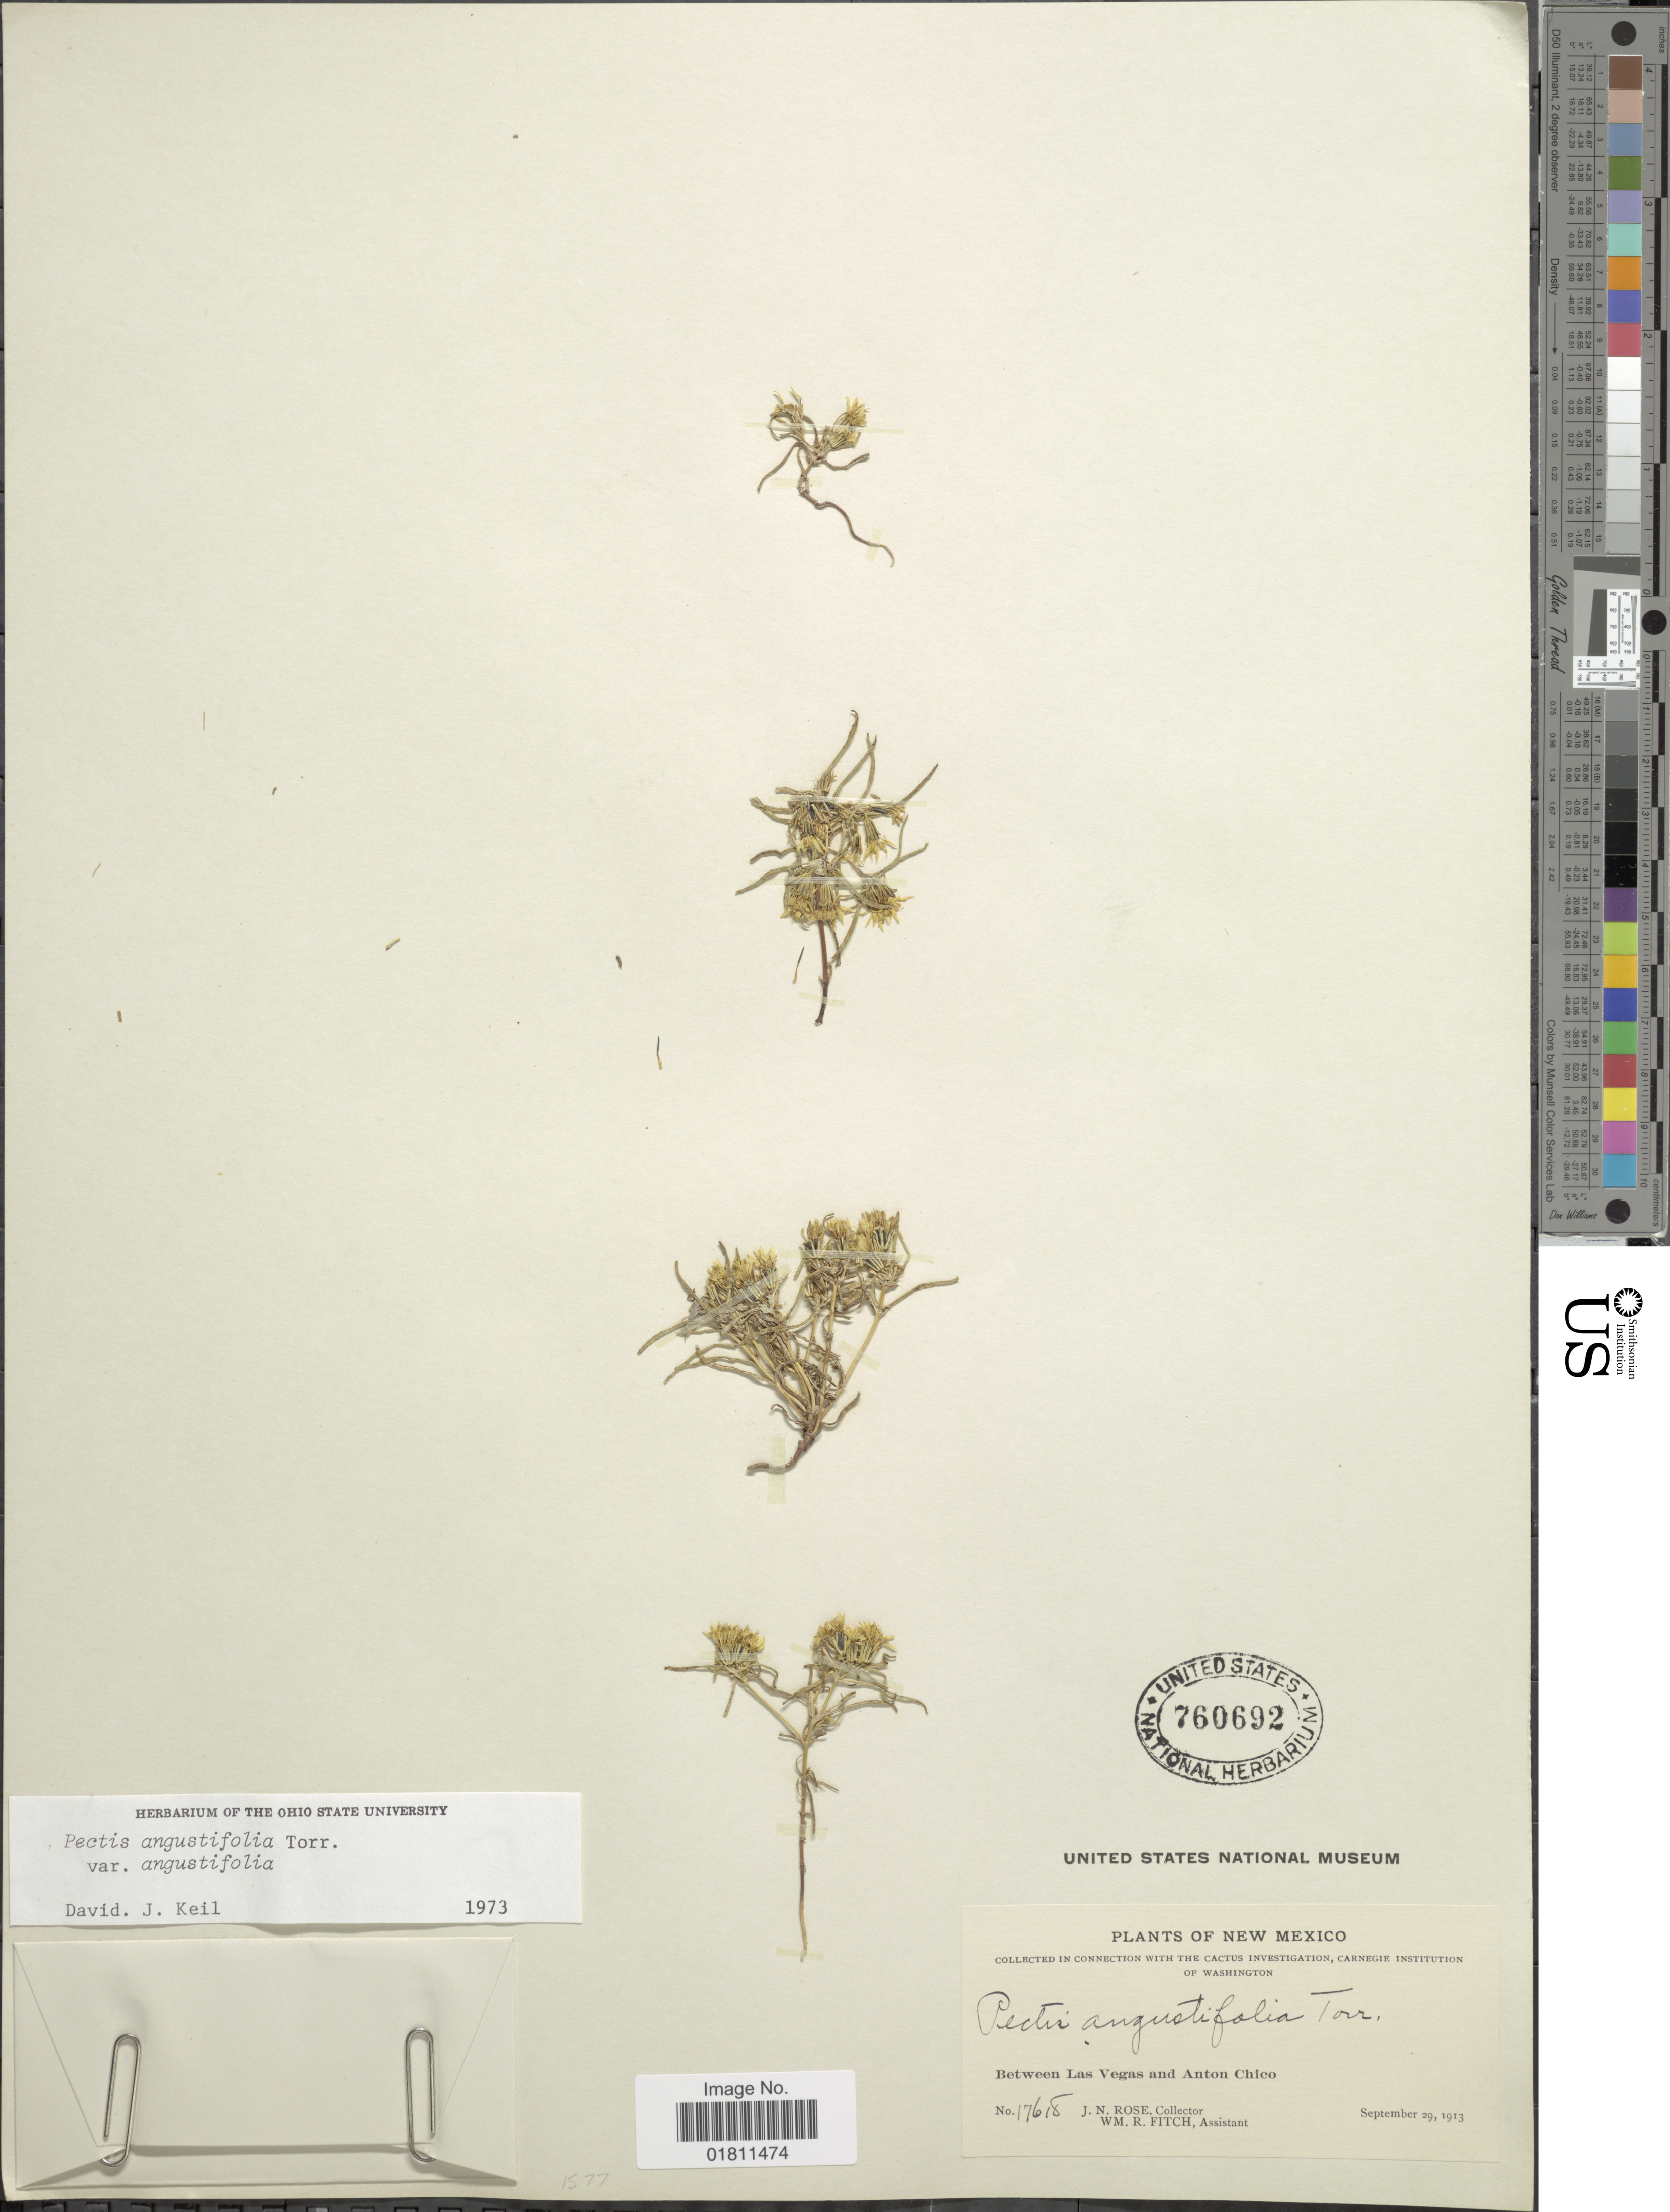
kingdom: Plantae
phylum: Tracheophyta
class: Magnoliopsida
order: Asterales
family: Asteraceae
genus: Pectis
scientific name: Pectis angustifolia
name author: Torr.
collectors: J. N. Rose & W. R. Fitch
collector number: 17618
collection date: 1913-09-29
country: United States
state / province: New Mexico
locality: New Mexico, Between Las Vegas and Anton Chico.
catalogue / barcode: US 760692